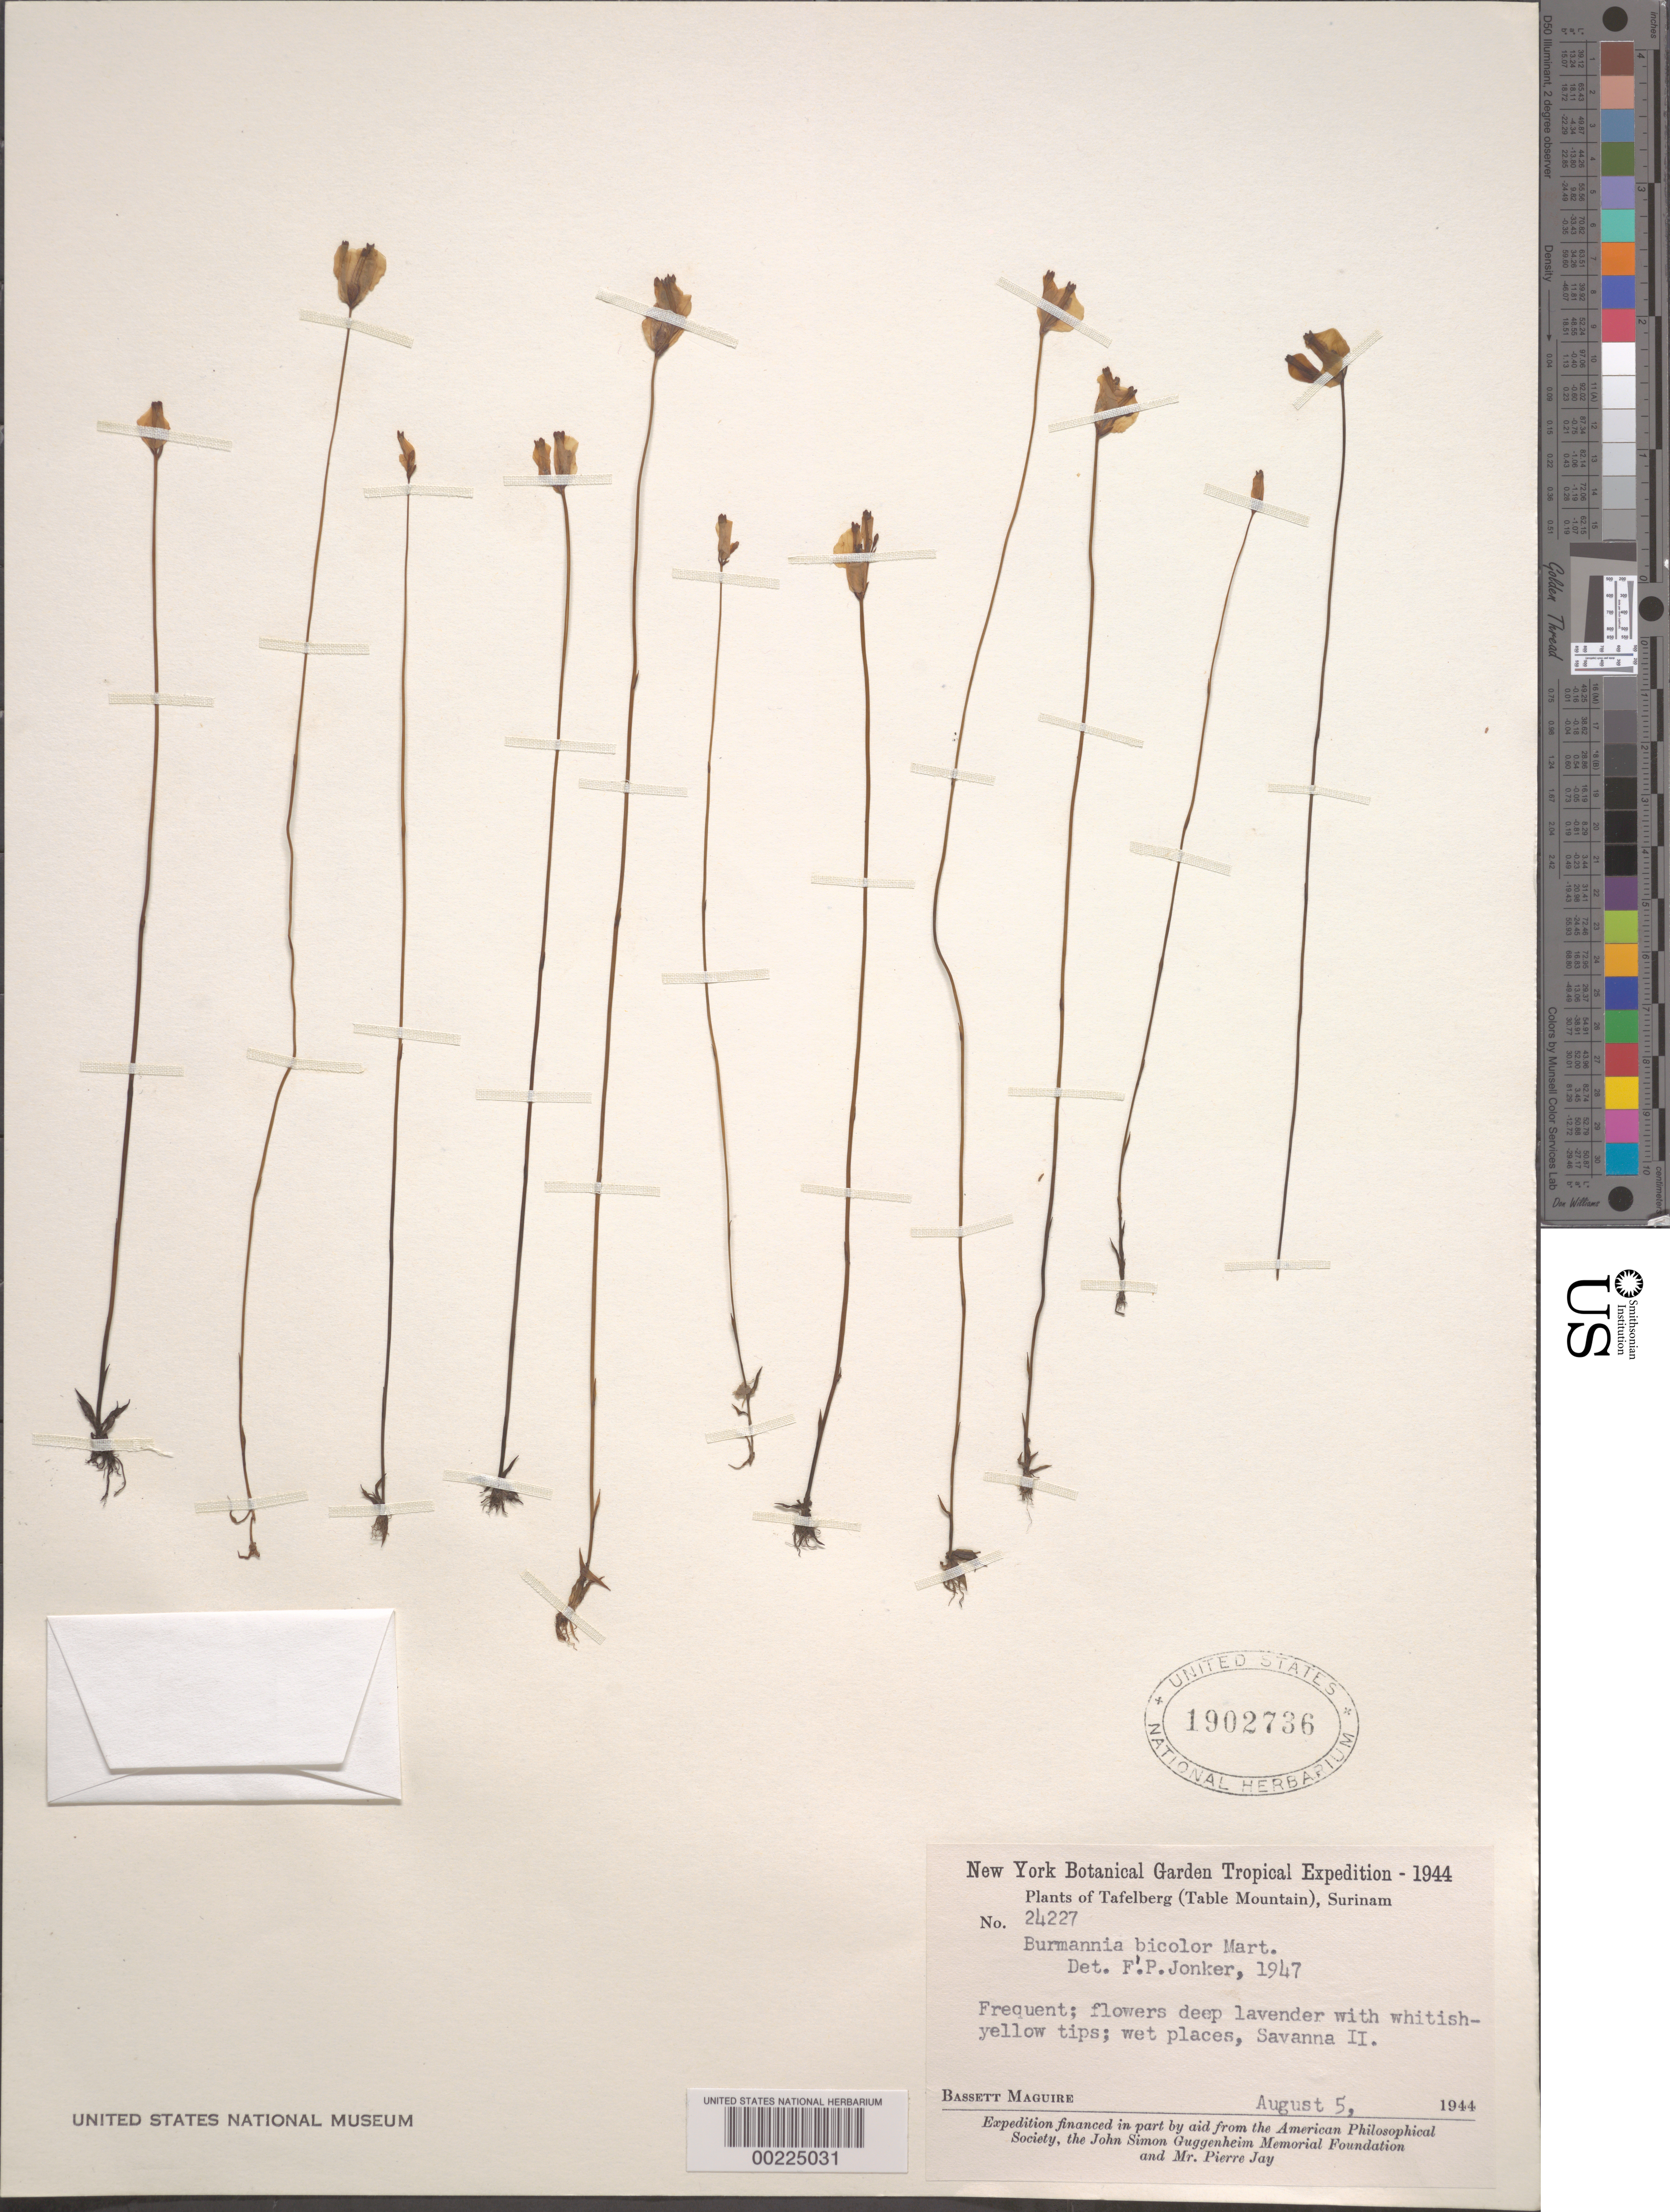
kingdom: Plantae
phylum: Tracheophyta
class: Liliopsida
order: Dioscoreales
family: Burmanniaceae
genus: Burmannia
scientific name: Burmannia bicolor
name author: Mart.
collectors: B. Maguire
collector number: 24227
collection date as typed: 05 Aug 1944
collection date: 1944-08-05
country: Suriname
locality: Tafelberg (table mountain); savanna ii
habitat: Savanna; wet places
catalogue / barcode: US 1902736